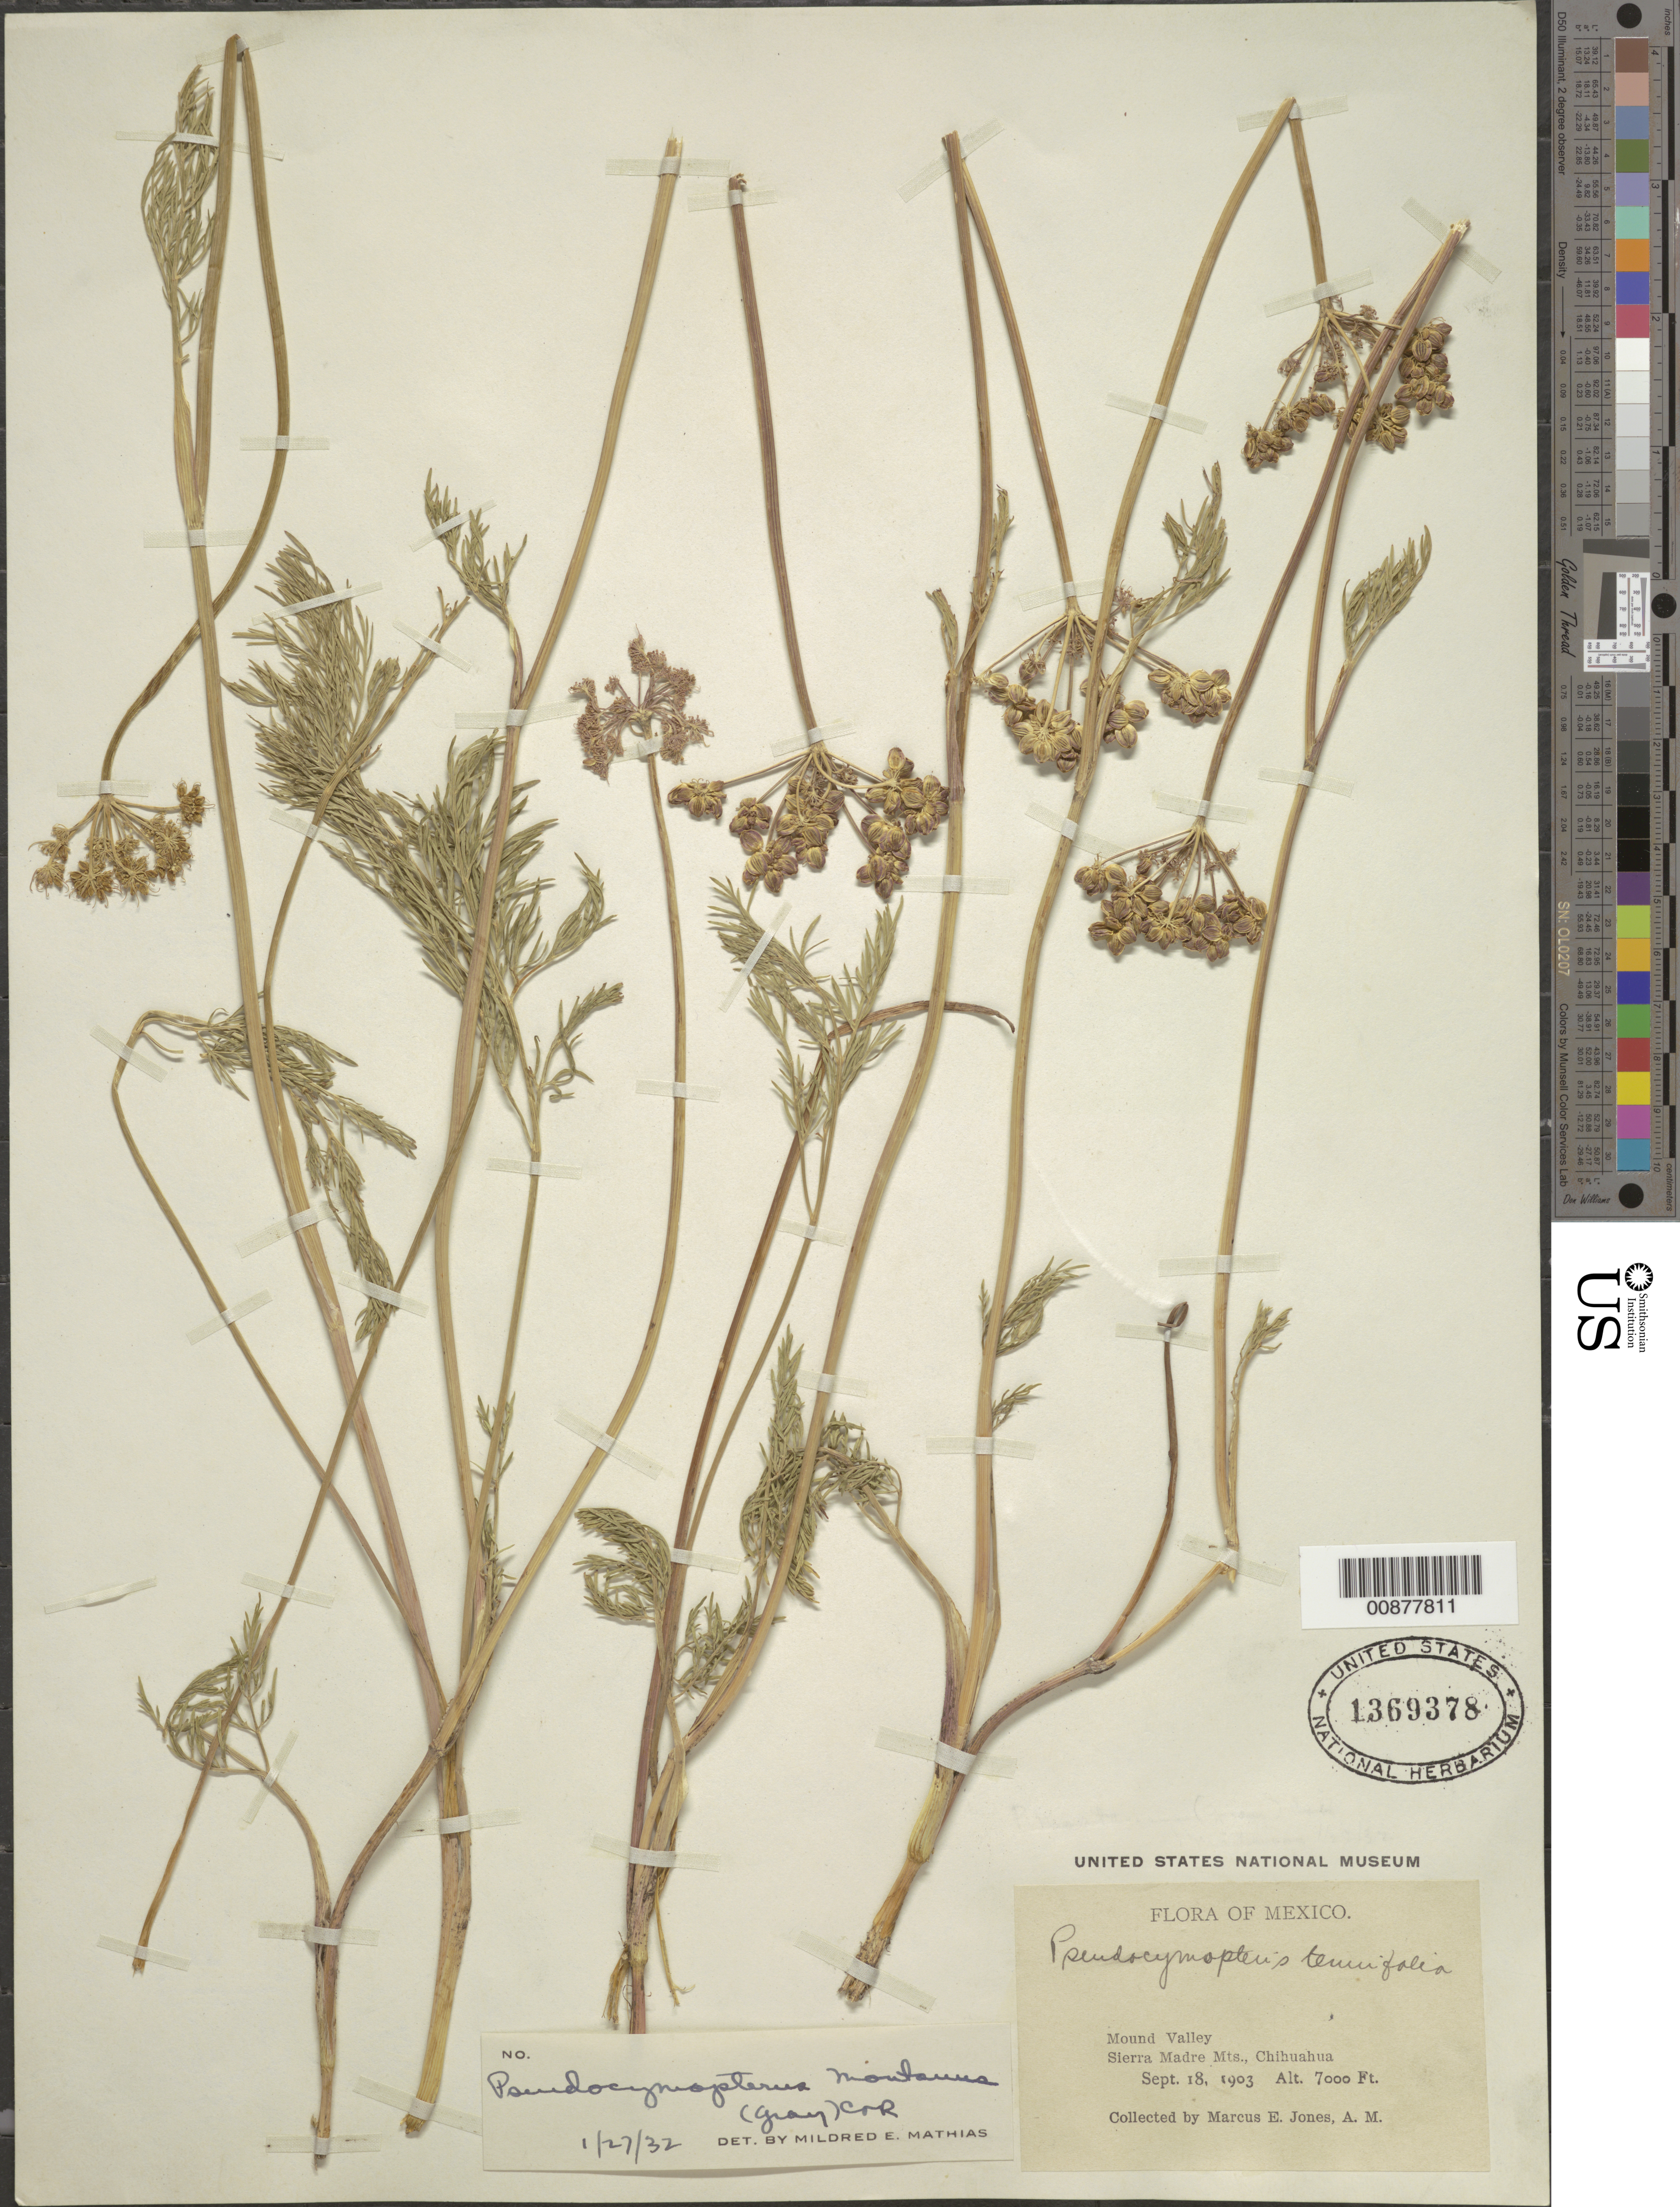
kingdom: Plantae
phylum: Tracheophyta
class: Magnoliopsida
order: Apiales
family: Apiaceae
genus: Pseudocymopterus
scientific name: Pseudocymopterus montanus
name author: (A. Gray) J.M. Coult. & Rose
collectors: M. E. Jones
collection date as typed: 18 Sep 1903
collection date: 1903-09-18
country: Mexico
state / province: Chihuahua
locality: Mound Valley. Sierra Madre Mts., Chihuahua.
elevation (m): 2134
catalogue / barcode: US 1369378